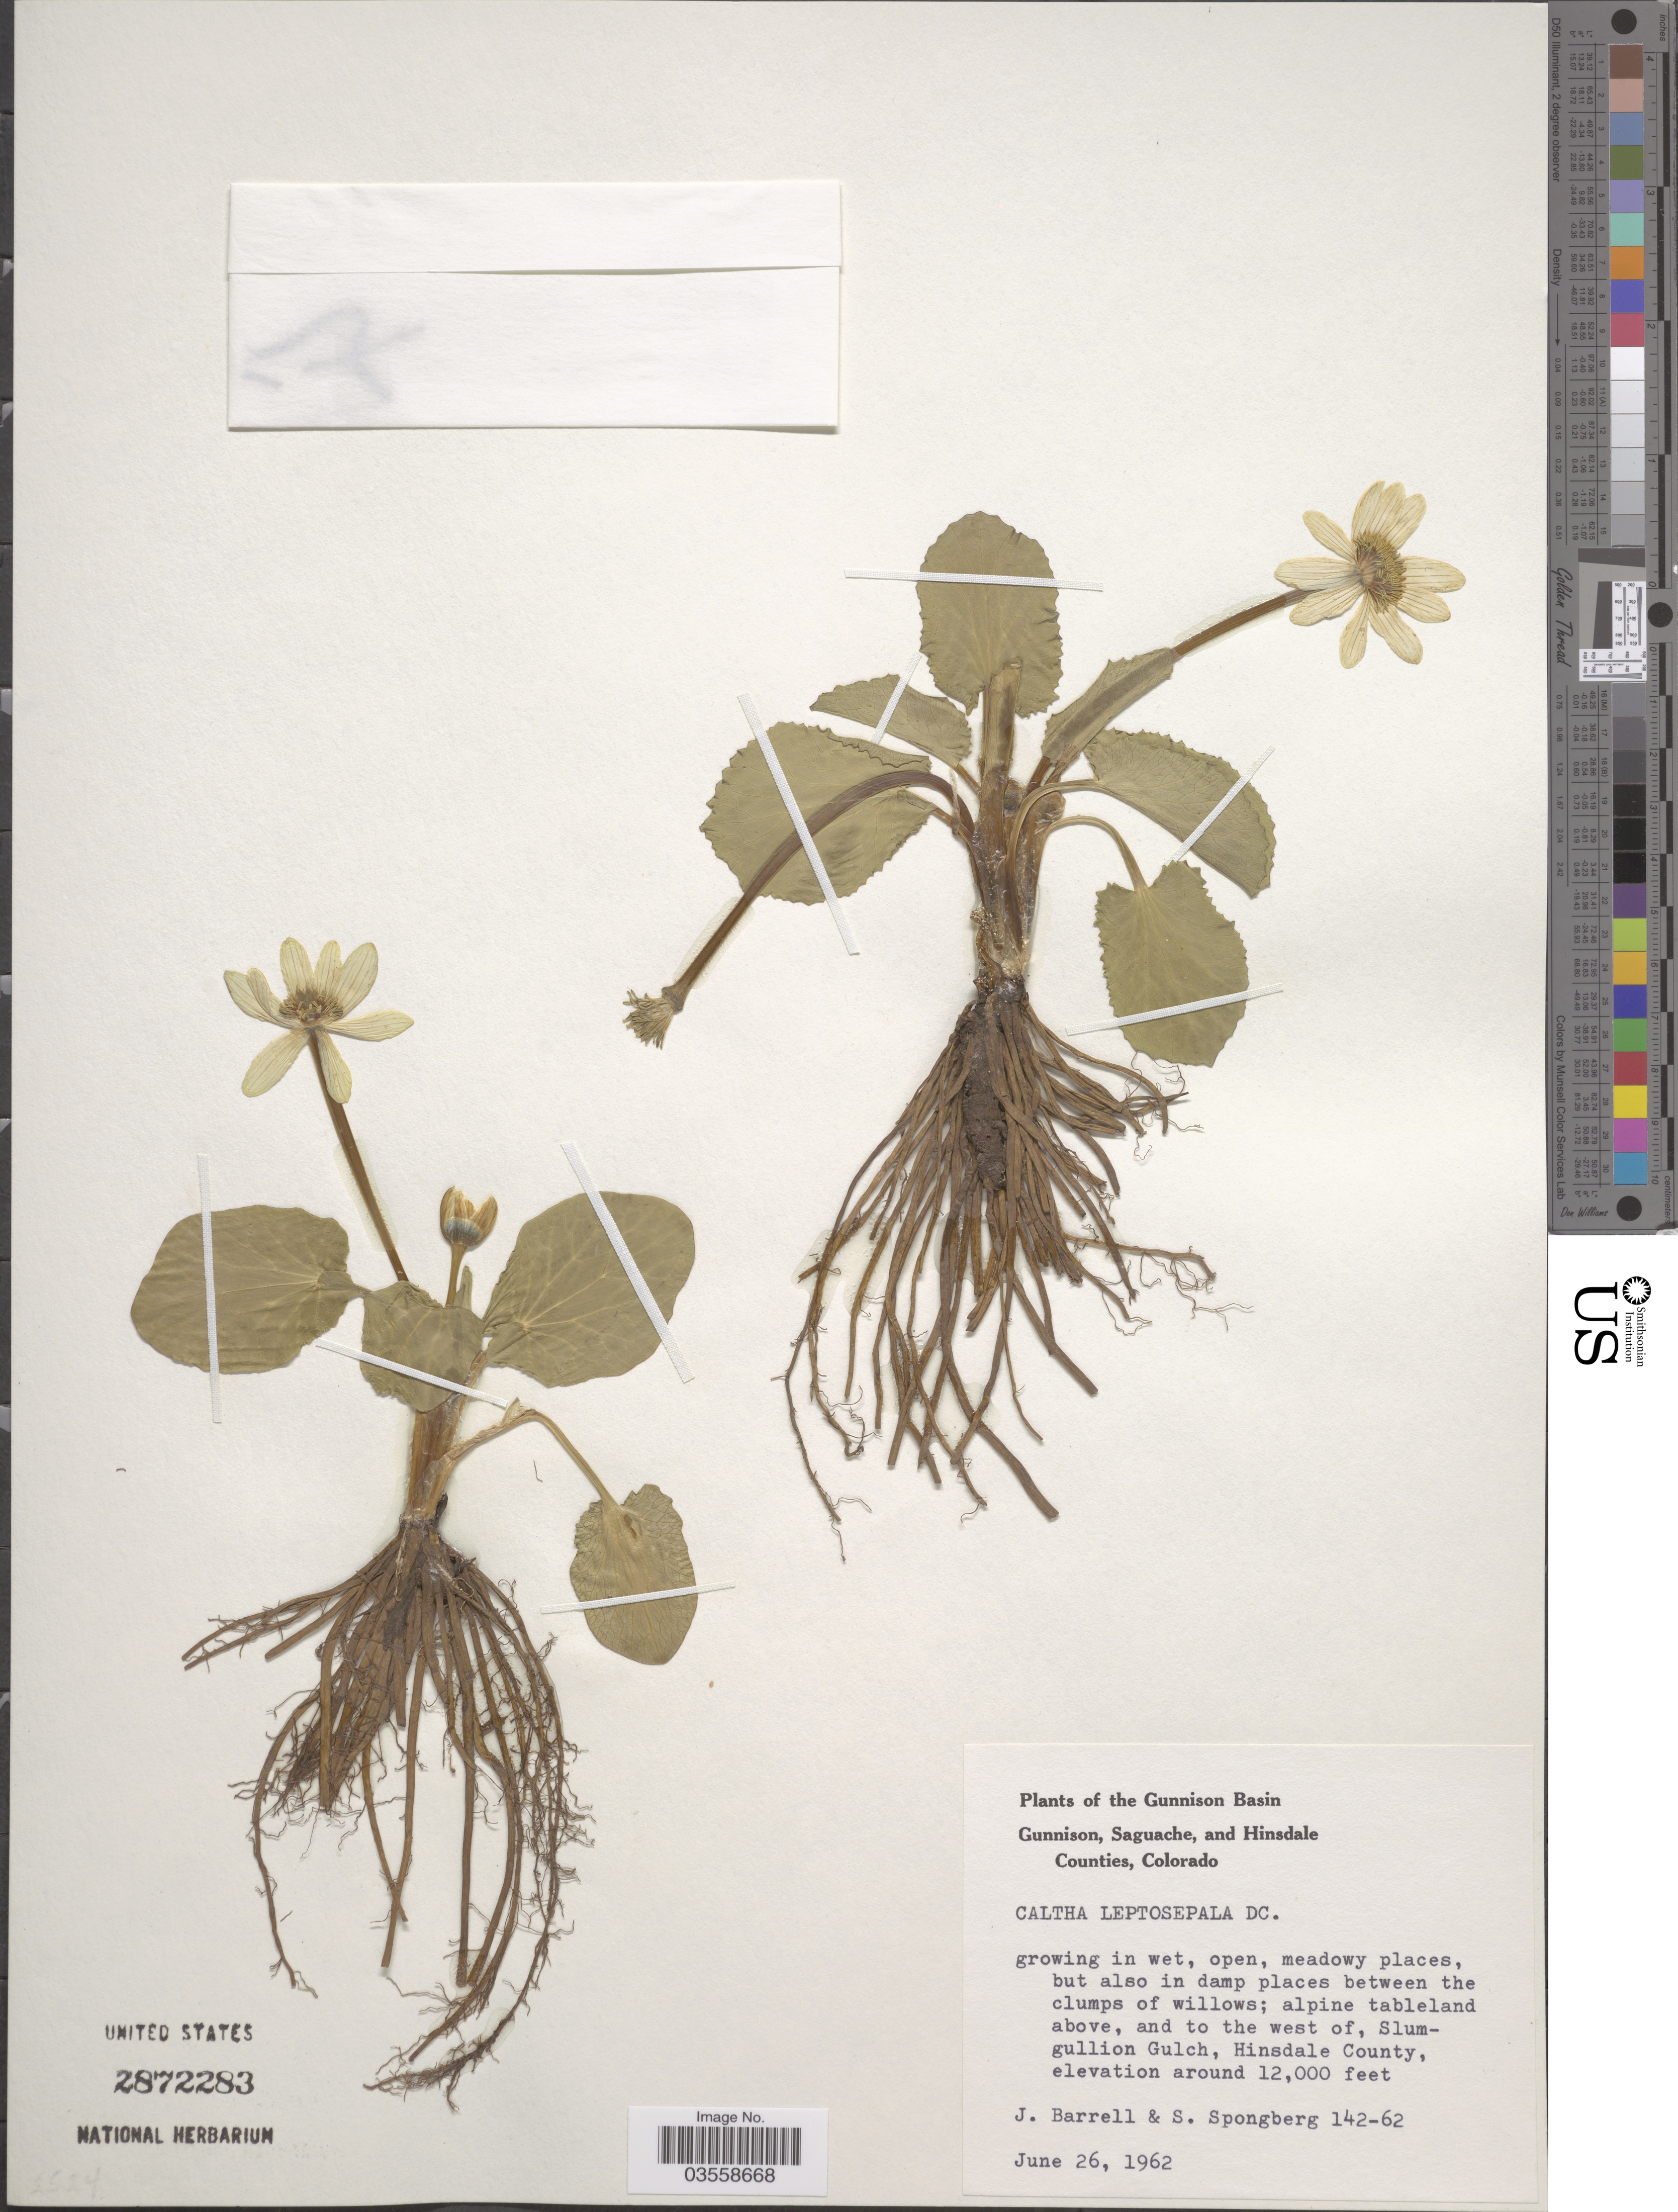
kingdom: Plantae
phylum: Tracheophyta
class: Magnoliopsida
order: Ranunculales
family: Ranunculaceae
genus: Caltha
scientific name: Caltha leptosepala subsp. leptosepala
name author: DC.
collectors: J. Barrell & S. A.Spongberg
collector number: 142-62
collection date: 1962-06-26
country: United States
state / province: Colorado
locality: Gunnison Basin. And to the west of, Slum-gullion Gulch, Hinsdale County.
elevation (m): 3658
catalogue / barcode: US 2872283